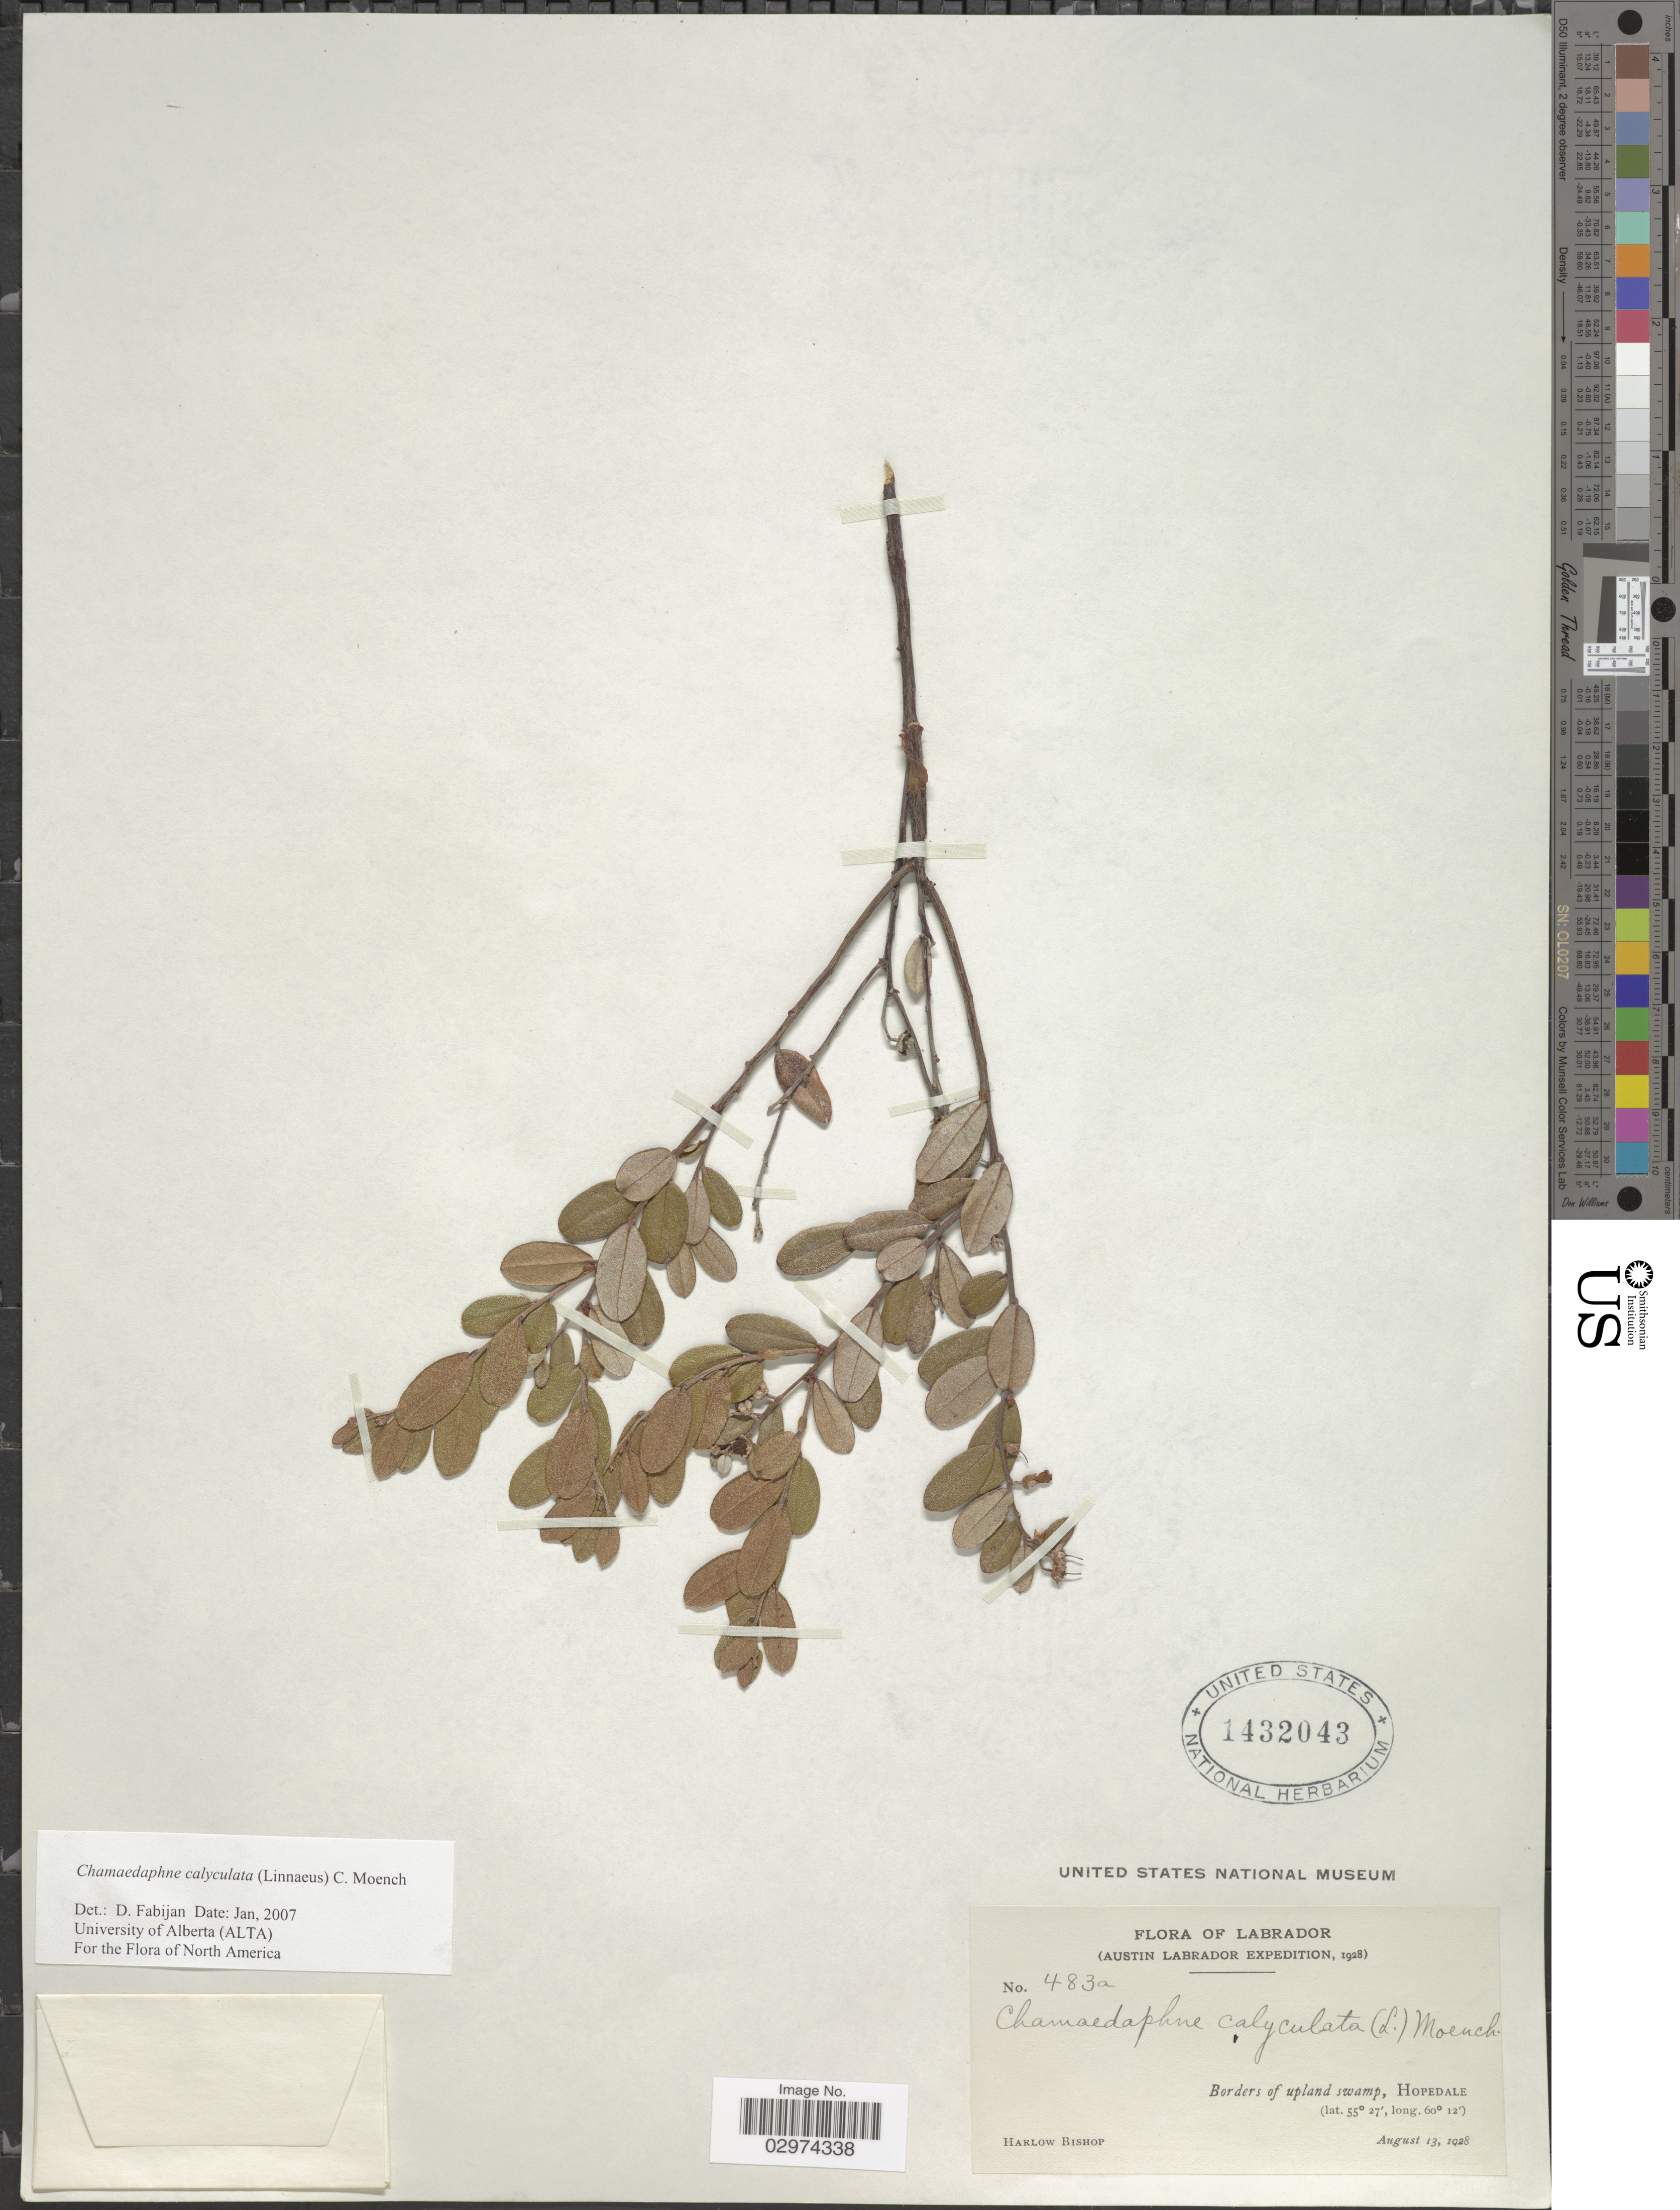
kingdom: Plantae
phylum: Tracheophyta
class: Magnoliopsida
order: Ericales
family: Ericaceae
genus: Chamaedaphne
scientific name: Chamaedaphne calyculata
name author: (L.) Moench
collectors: H. Bishop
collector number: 483a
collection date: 1928-08-13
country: Canada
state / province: Newfoundland and Labrador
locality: Labrador. Borders of upland swamp, Hopedale.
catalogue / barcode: US 1432043